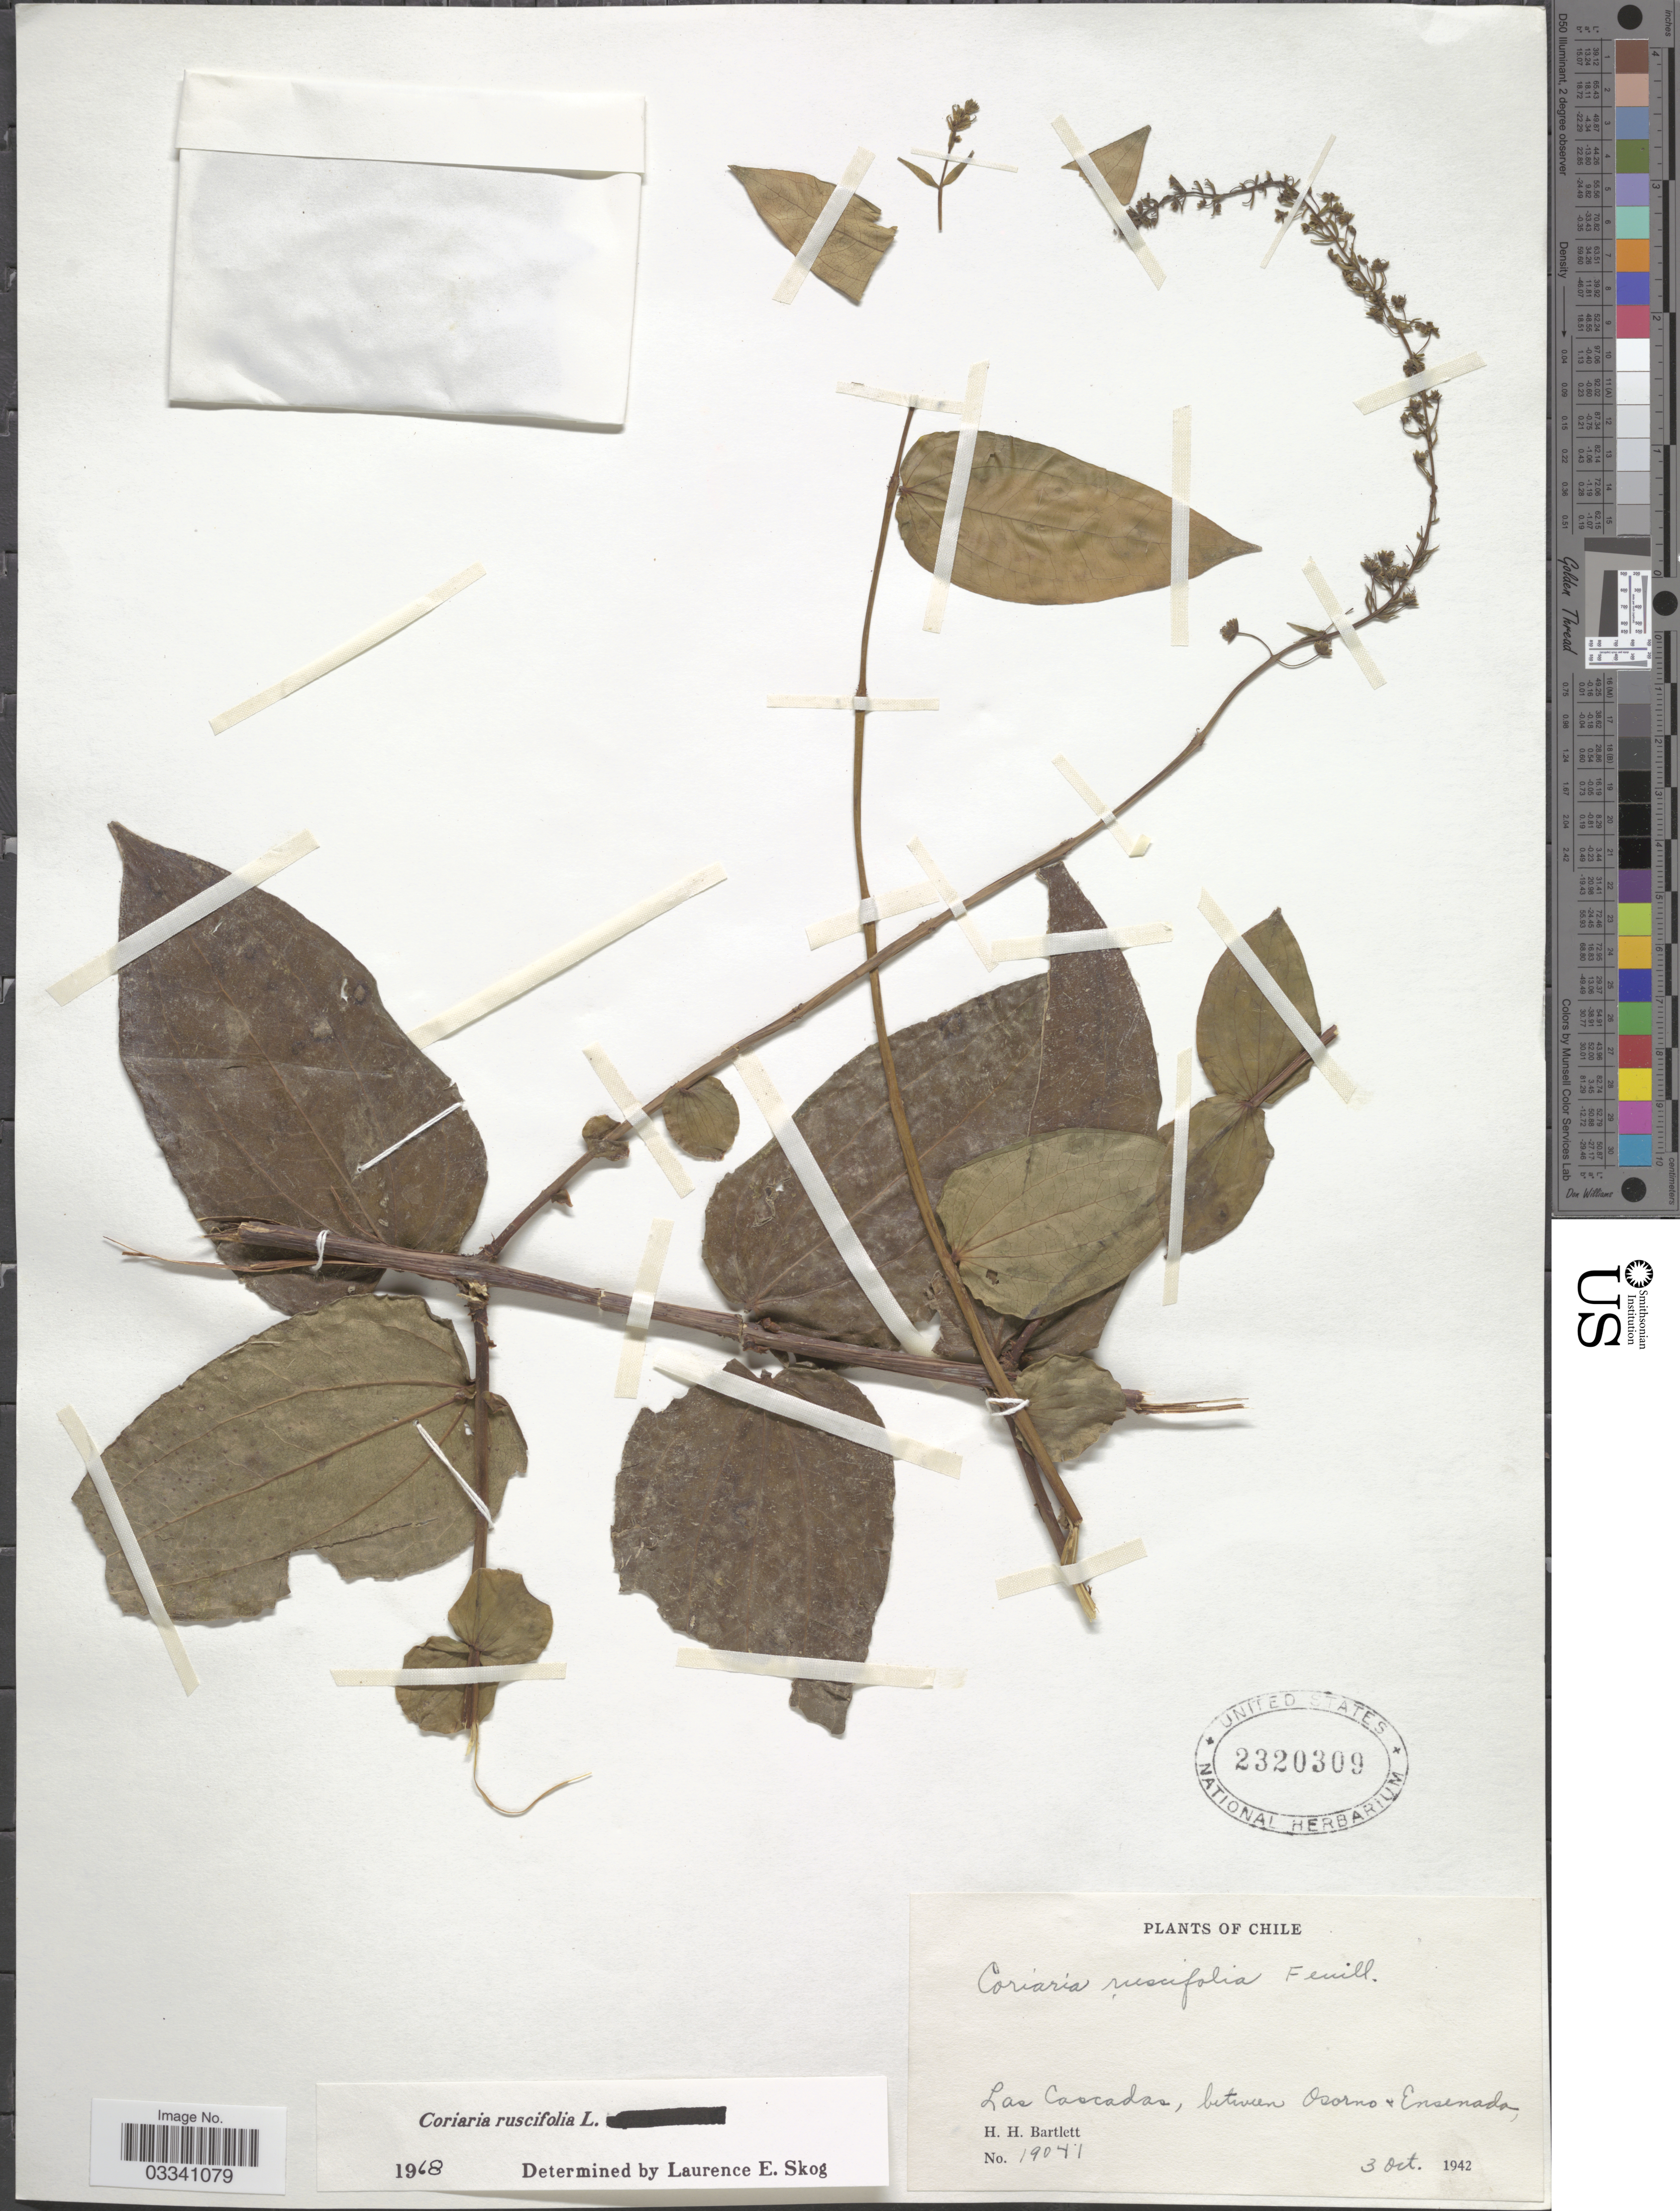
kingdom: Plantae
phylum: Tracheophyta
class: Magnoliopsida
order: Cucurbitales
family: Coriariaceae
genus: Coriaria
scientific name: Coriaria ruscifolia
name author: L.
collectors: H. H. Bartlett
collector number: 19041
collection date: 1942-10-03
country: Chile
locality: Las Cascadas, between Osorno + Ensenada.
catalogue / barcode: US 2320309